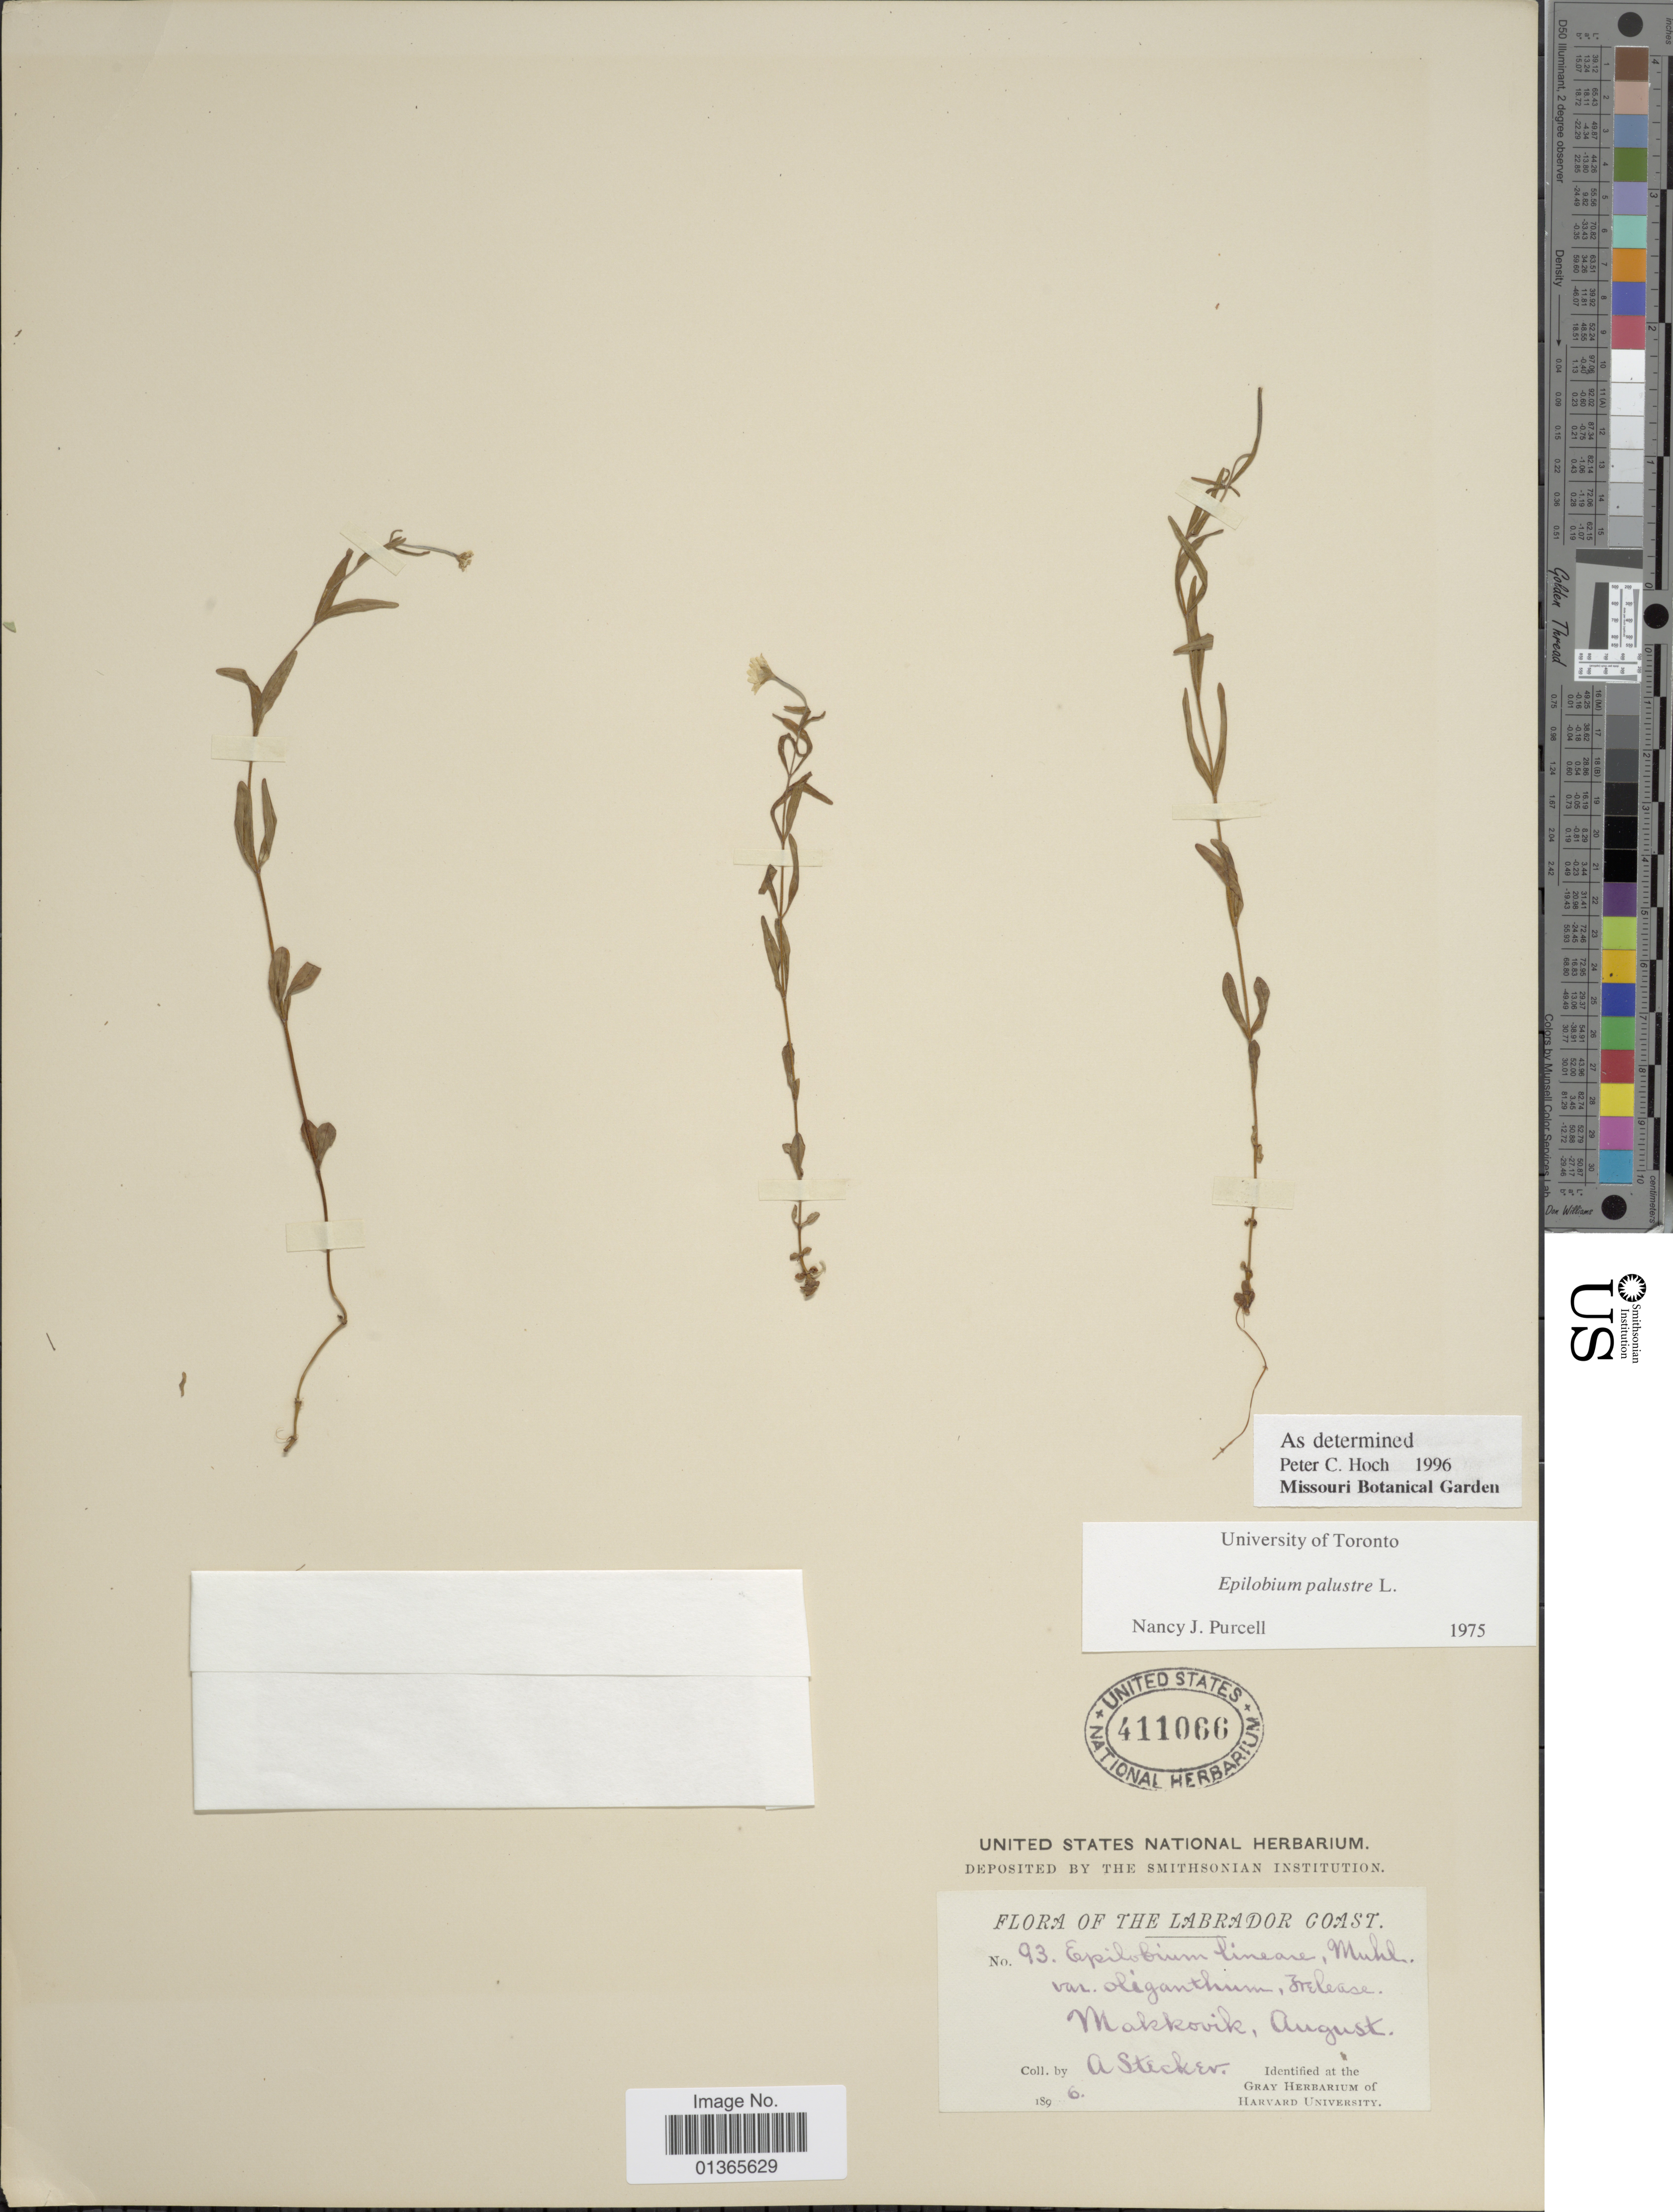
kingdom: Plantae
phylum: Tracheophyta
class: Magnoliopsida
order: Myrtales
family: Onagraceae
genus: Epilobium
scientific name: Epilobium palustre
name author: L.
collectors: A. Stecker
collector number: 93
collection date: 1896-08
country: Canada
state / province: Newfoundland and Labrador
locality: Labrador Coast. Makkovik.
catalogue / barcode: US 411066